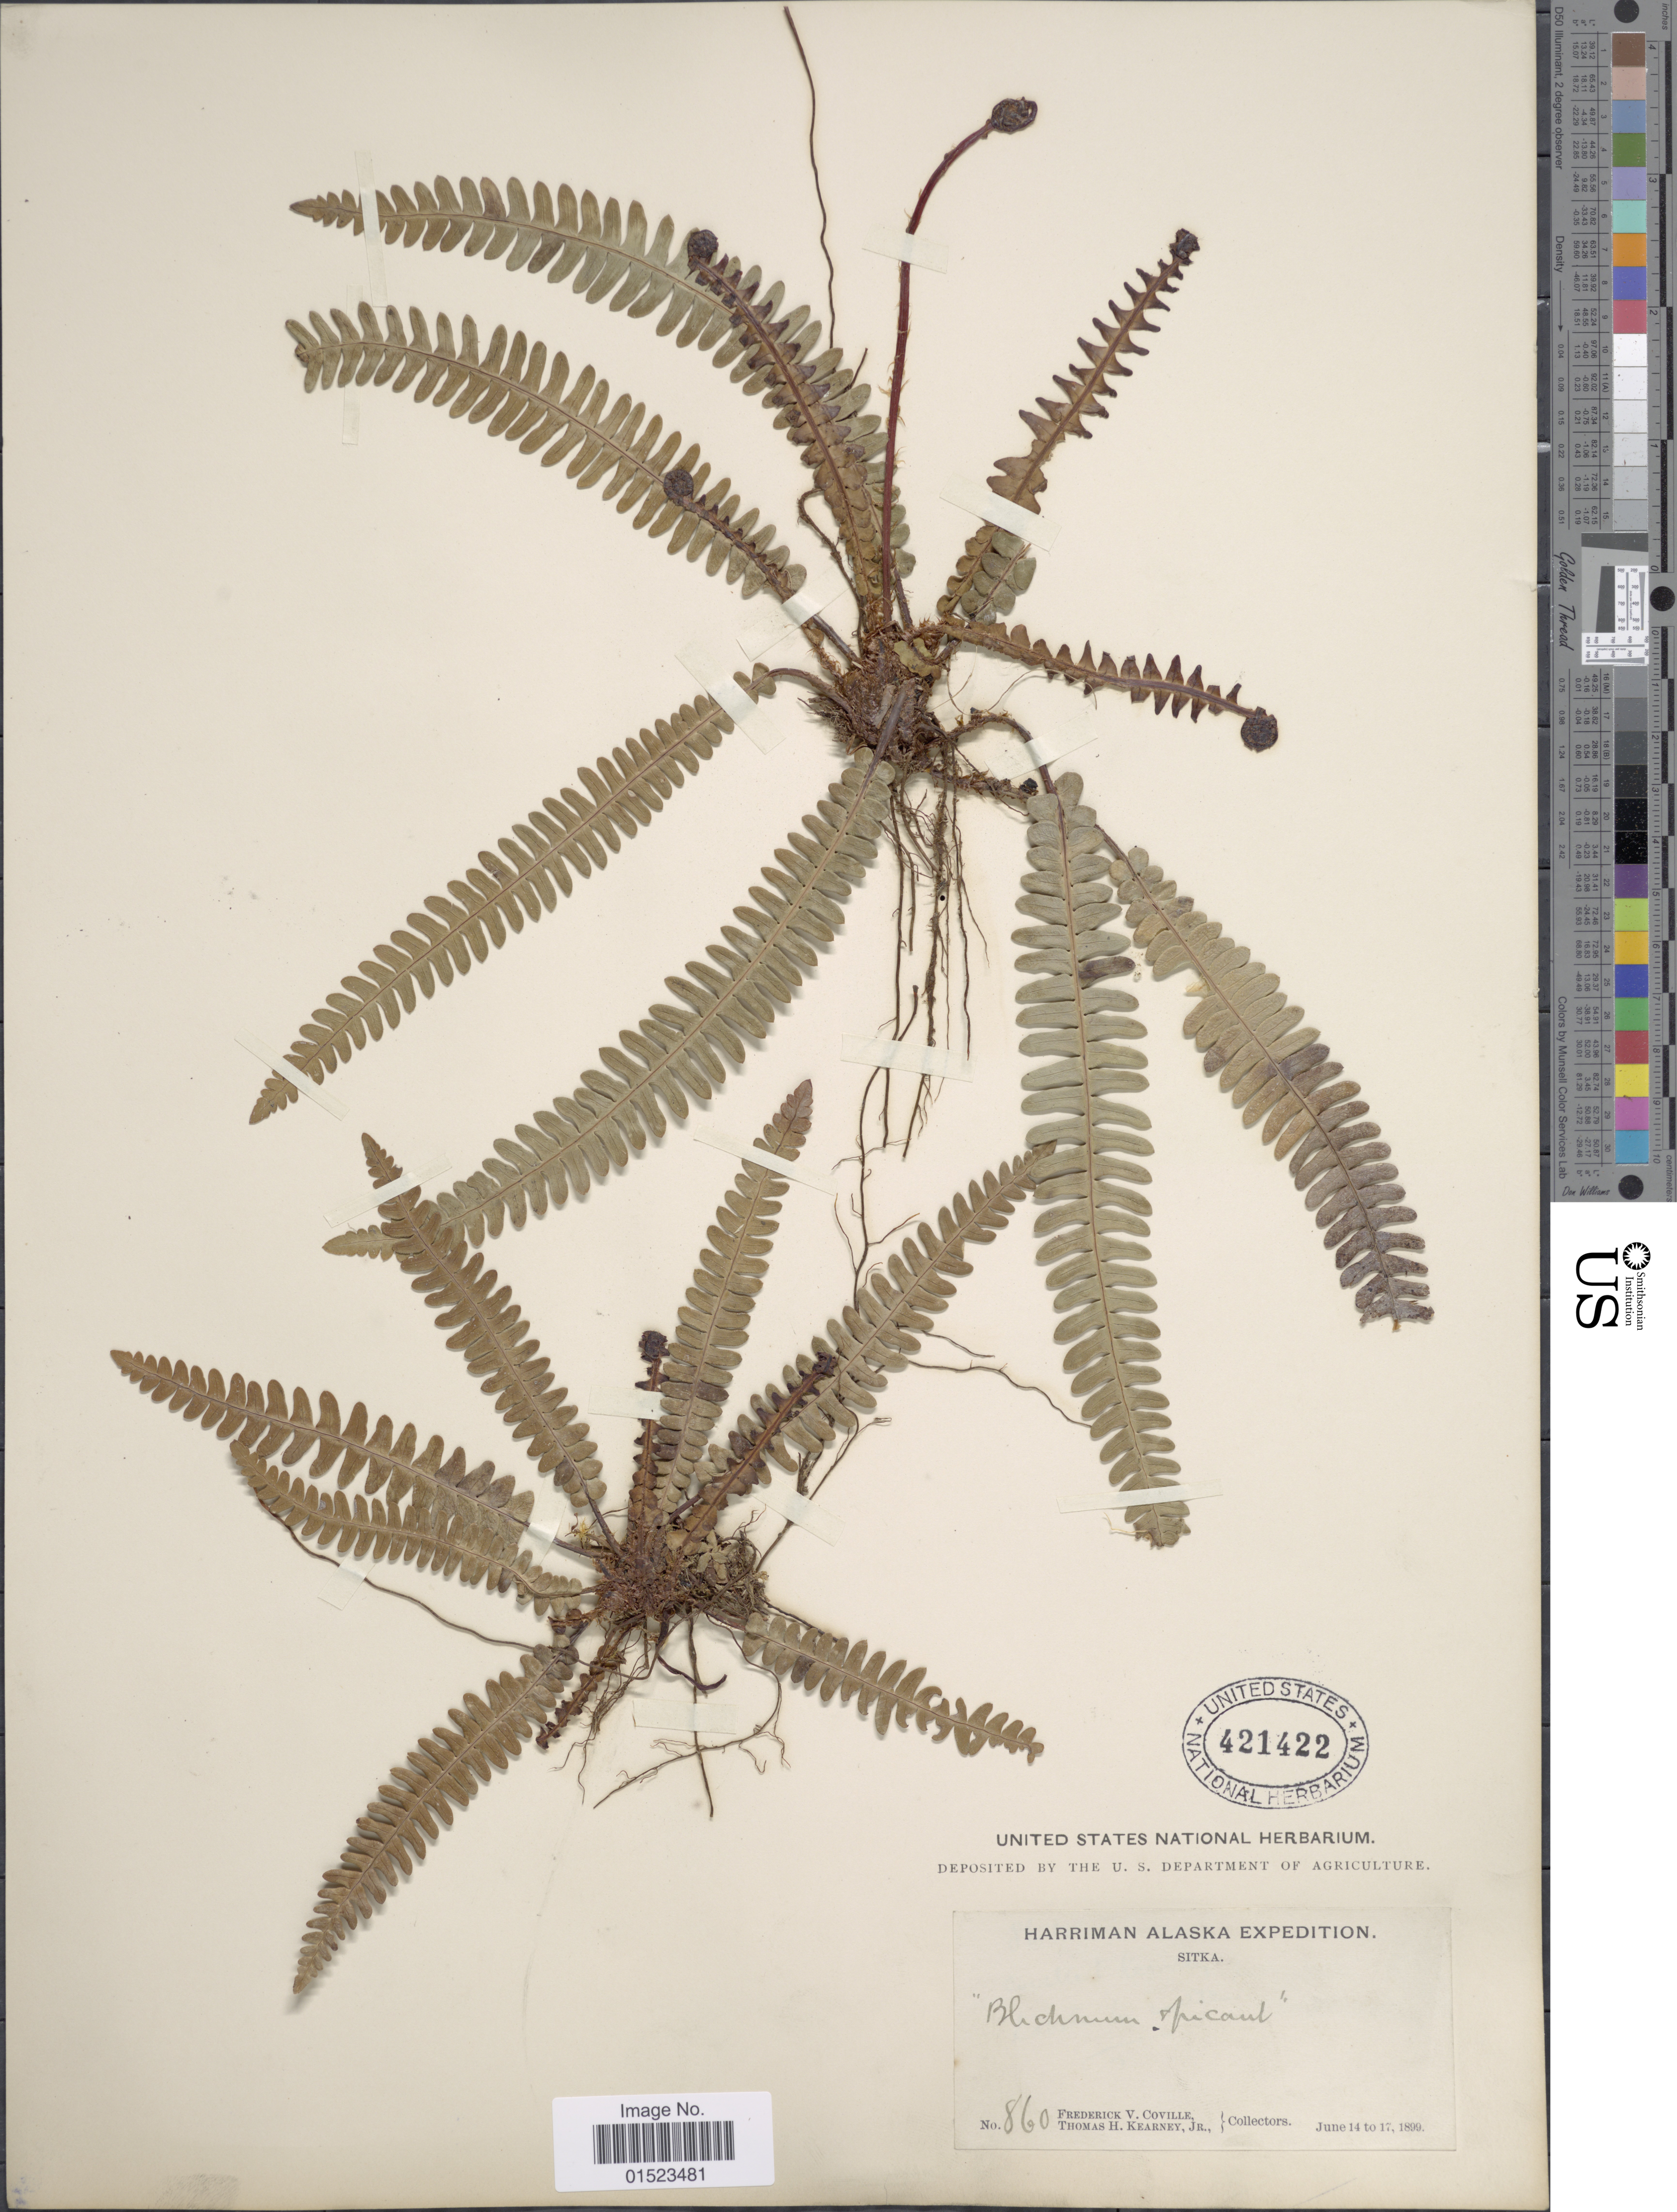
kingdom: Plantae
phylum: Tracheophyta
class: Polypodiopsida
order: Polypodiales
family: Blechnaceae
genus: Blechnum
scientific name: Blechnum spicant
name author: (L.) Sm.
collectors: F. V. Coville & T. H. Kearney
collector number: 860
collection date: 1899-06-14/1899-06-17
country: United States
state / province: Alaska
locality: Harriman Alaska Expedition, Sitka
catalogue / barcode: US 421422